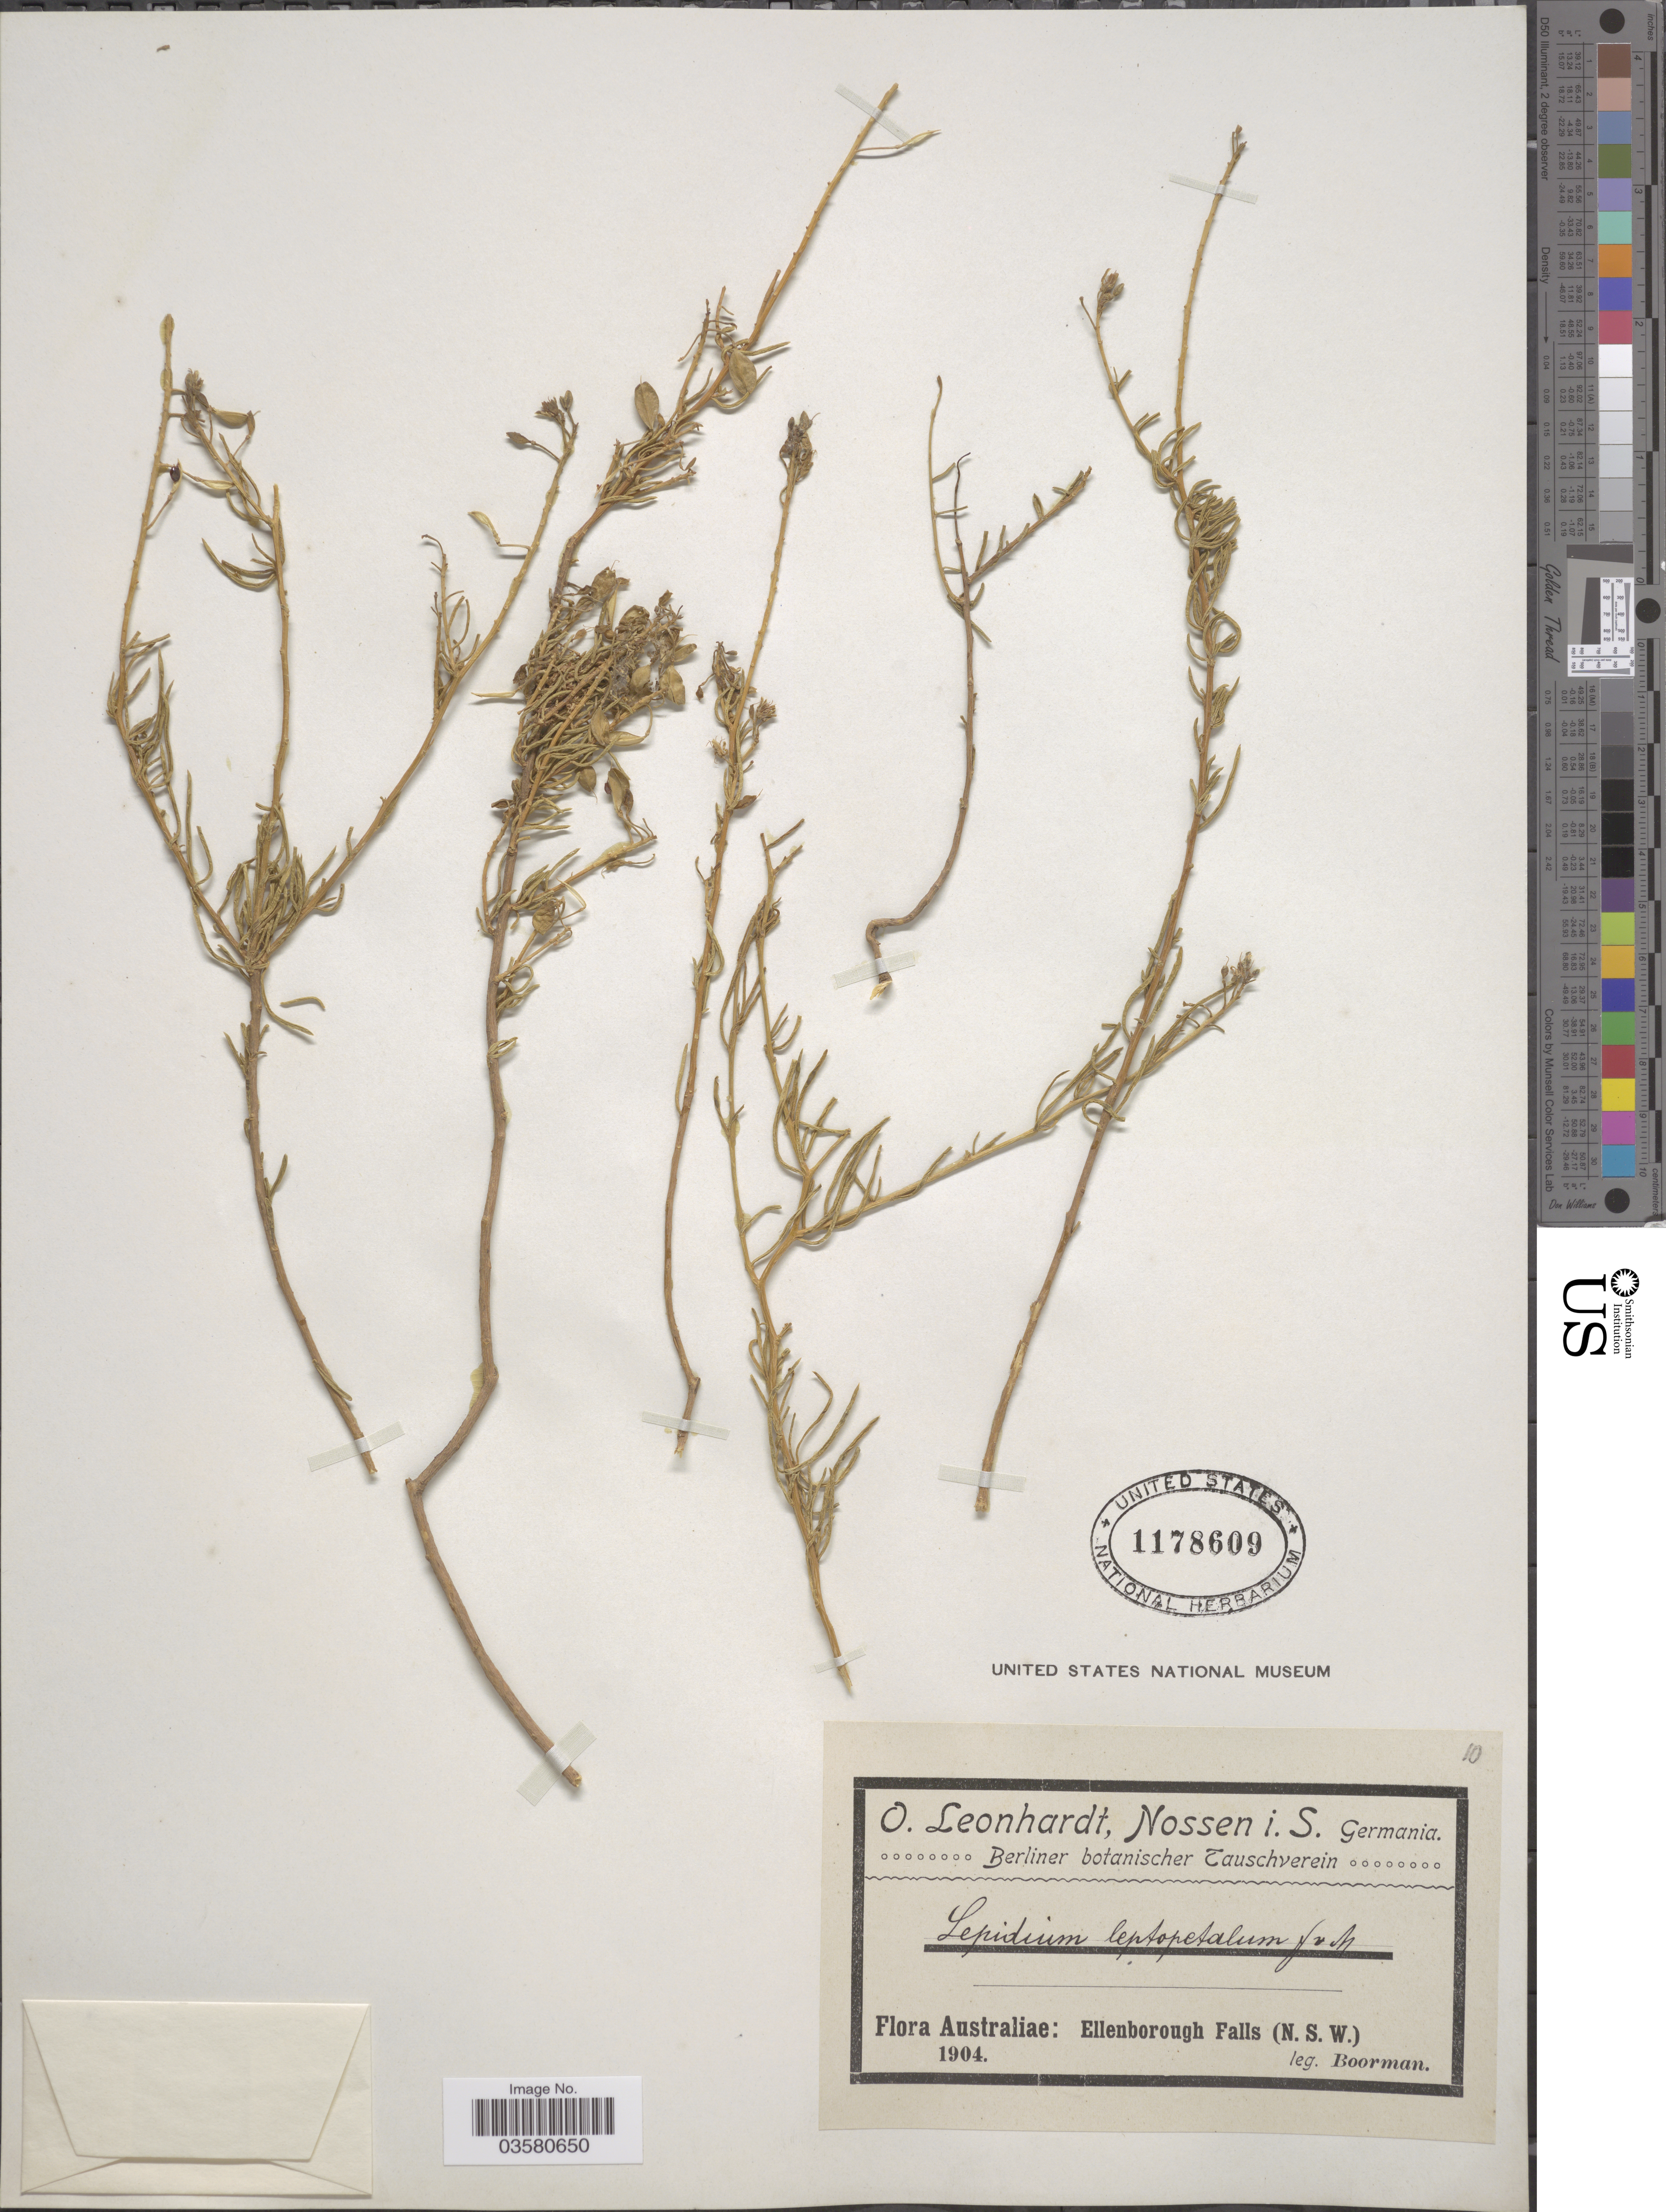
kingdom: Plantae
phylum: Tracheophyta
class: Magnoliopsida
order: Brassicales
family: Brassicaceae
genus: Lepidium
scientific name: Lepidium leptopetalum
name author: F. Muell.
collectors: -. Boorman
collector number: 10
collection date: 1904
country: Australia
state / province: New South Wales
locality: Ellenborough Falls.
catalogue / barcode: US 1178609